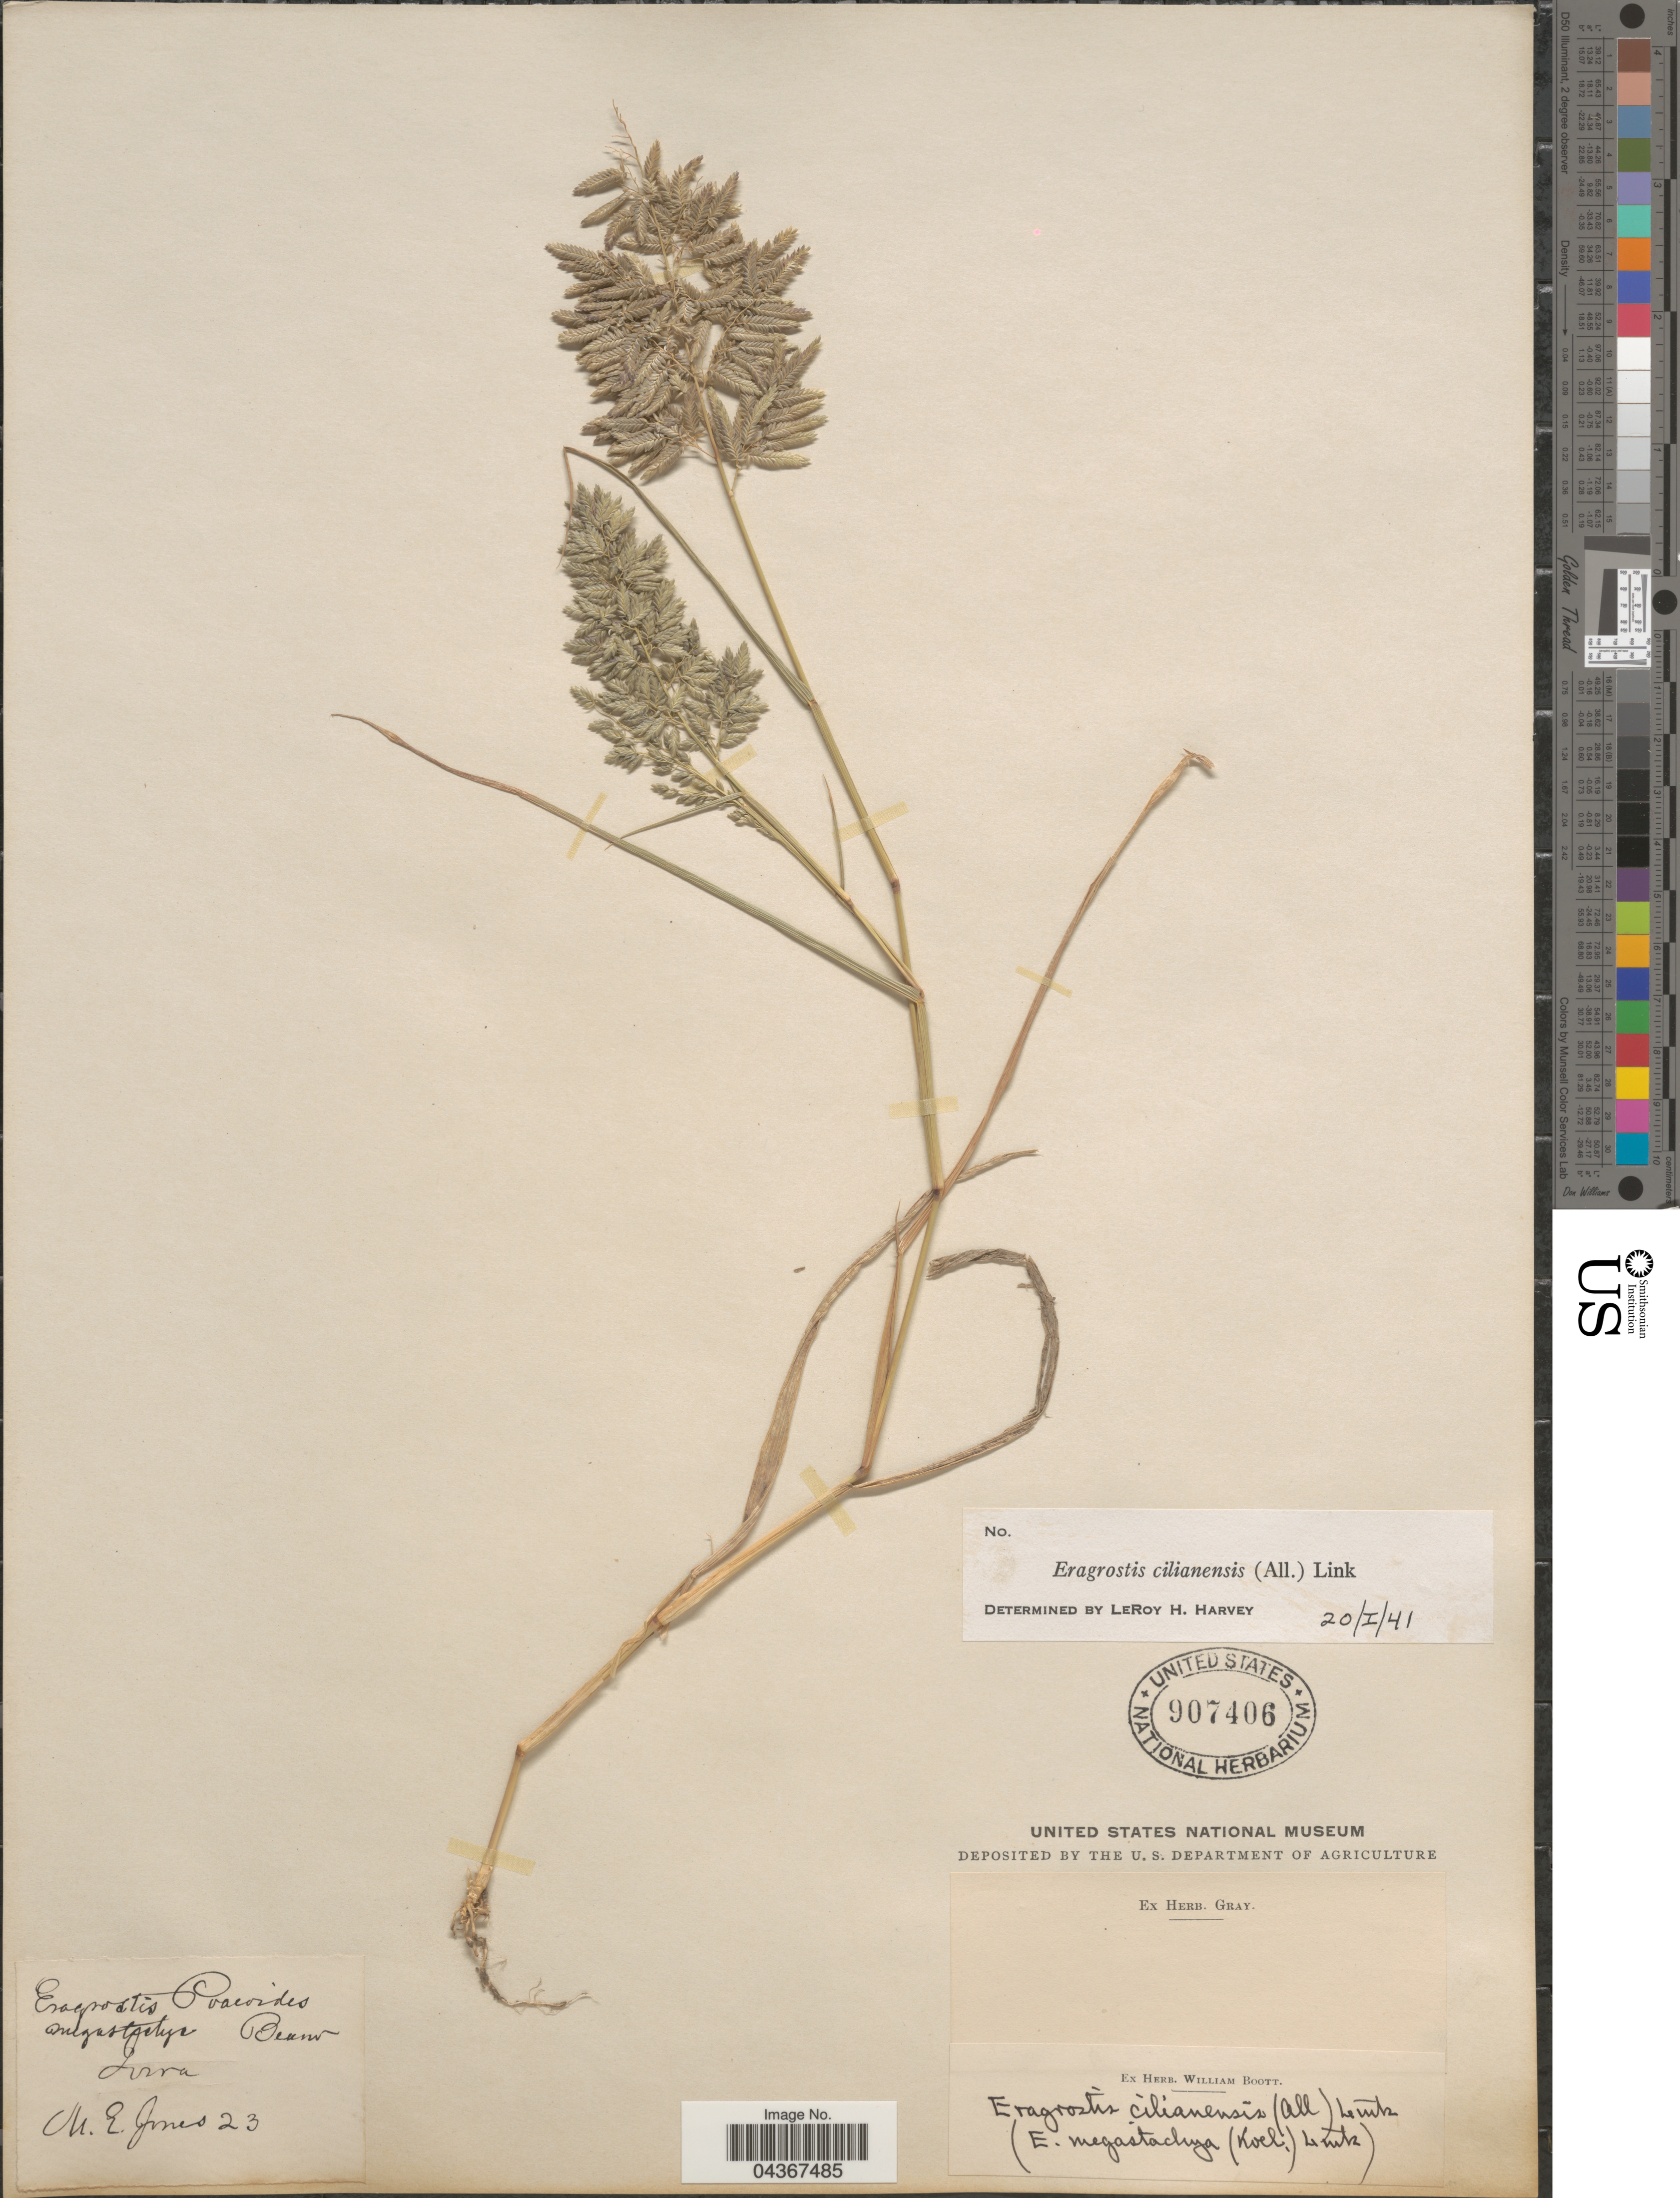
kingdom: Plantae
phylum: Tracheophyta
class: Liliopsida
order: Poales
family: Poaceae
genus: Eragrostis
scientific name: Eragrostis cilianensis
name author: (Bellardi) Vignolo ex Janch.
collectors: M. E. Jones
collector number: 23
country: United States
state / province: Iowa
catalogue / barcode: US 907406